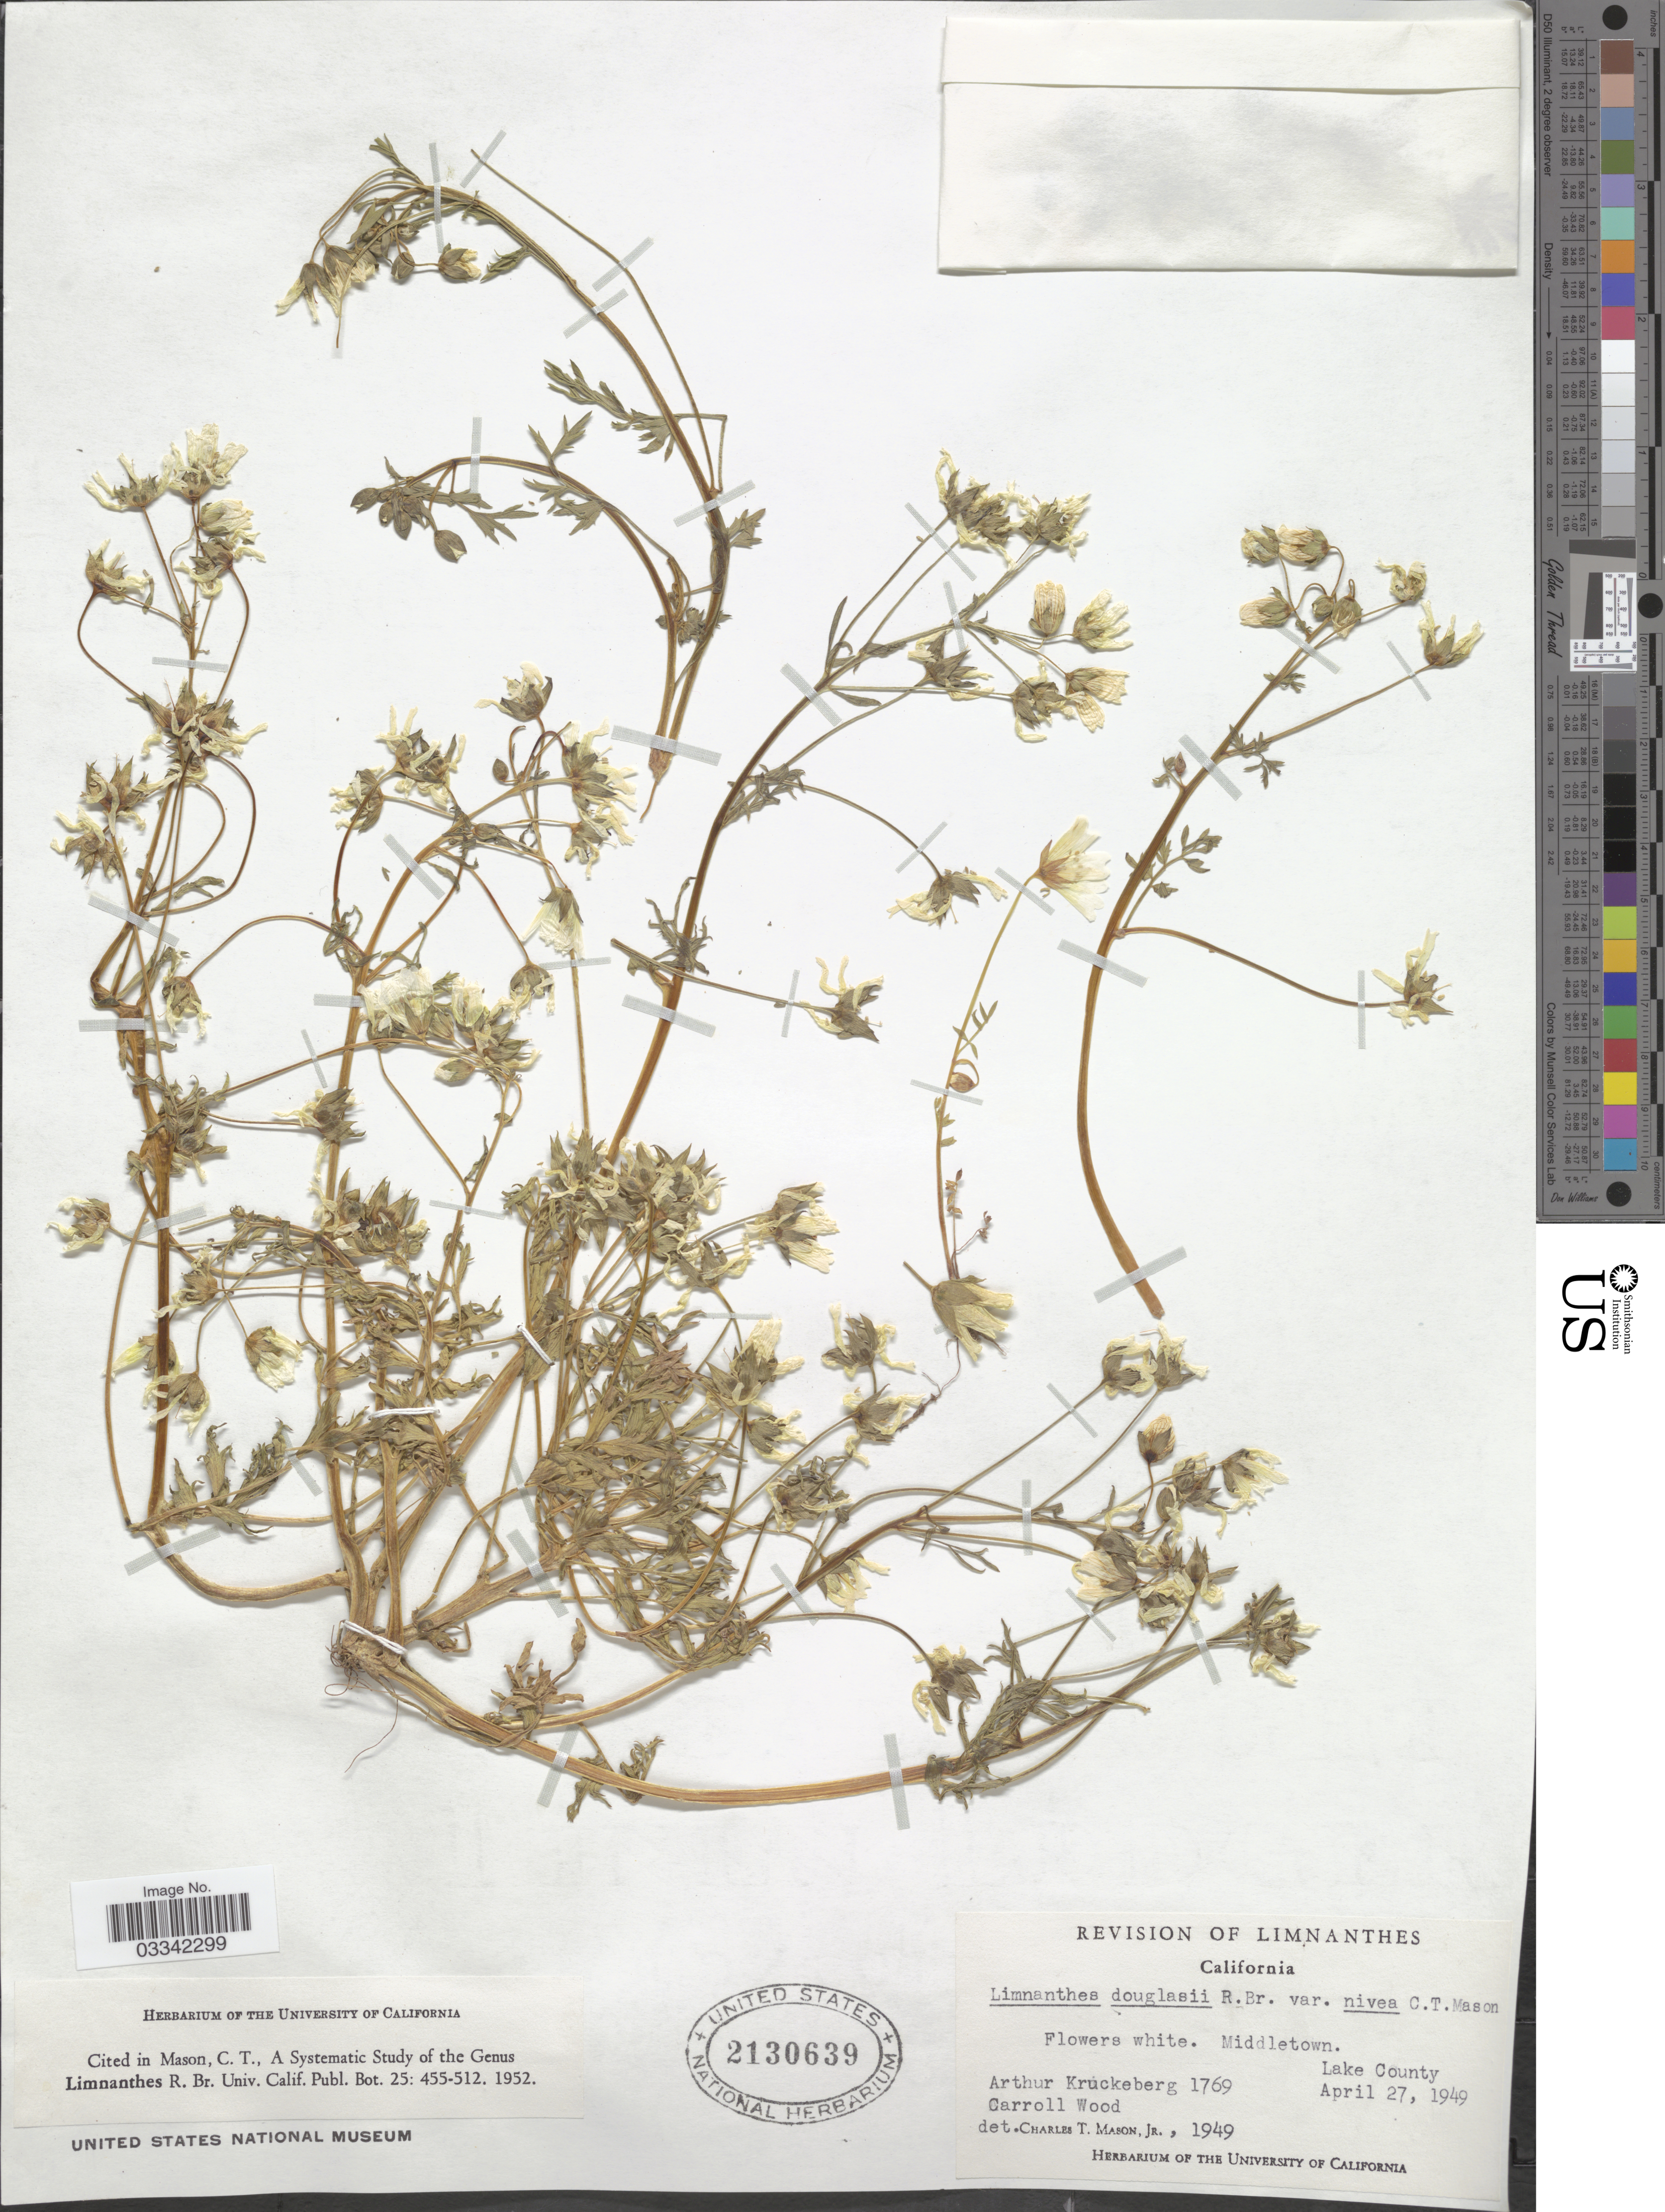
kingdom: Plantae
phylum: Tracheophyta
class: Magnoliopsida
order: Brassicales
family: Limnanthaceae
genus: Limnanthes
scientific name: Limnanthes douglasii var. nivea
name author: Mason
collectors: A. Kruckeberg & C. E. Wood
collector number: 1769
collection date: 1949-04-27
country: United States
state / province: California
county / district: Lake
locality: Middletown. Lake County.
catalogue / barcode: US 2130639